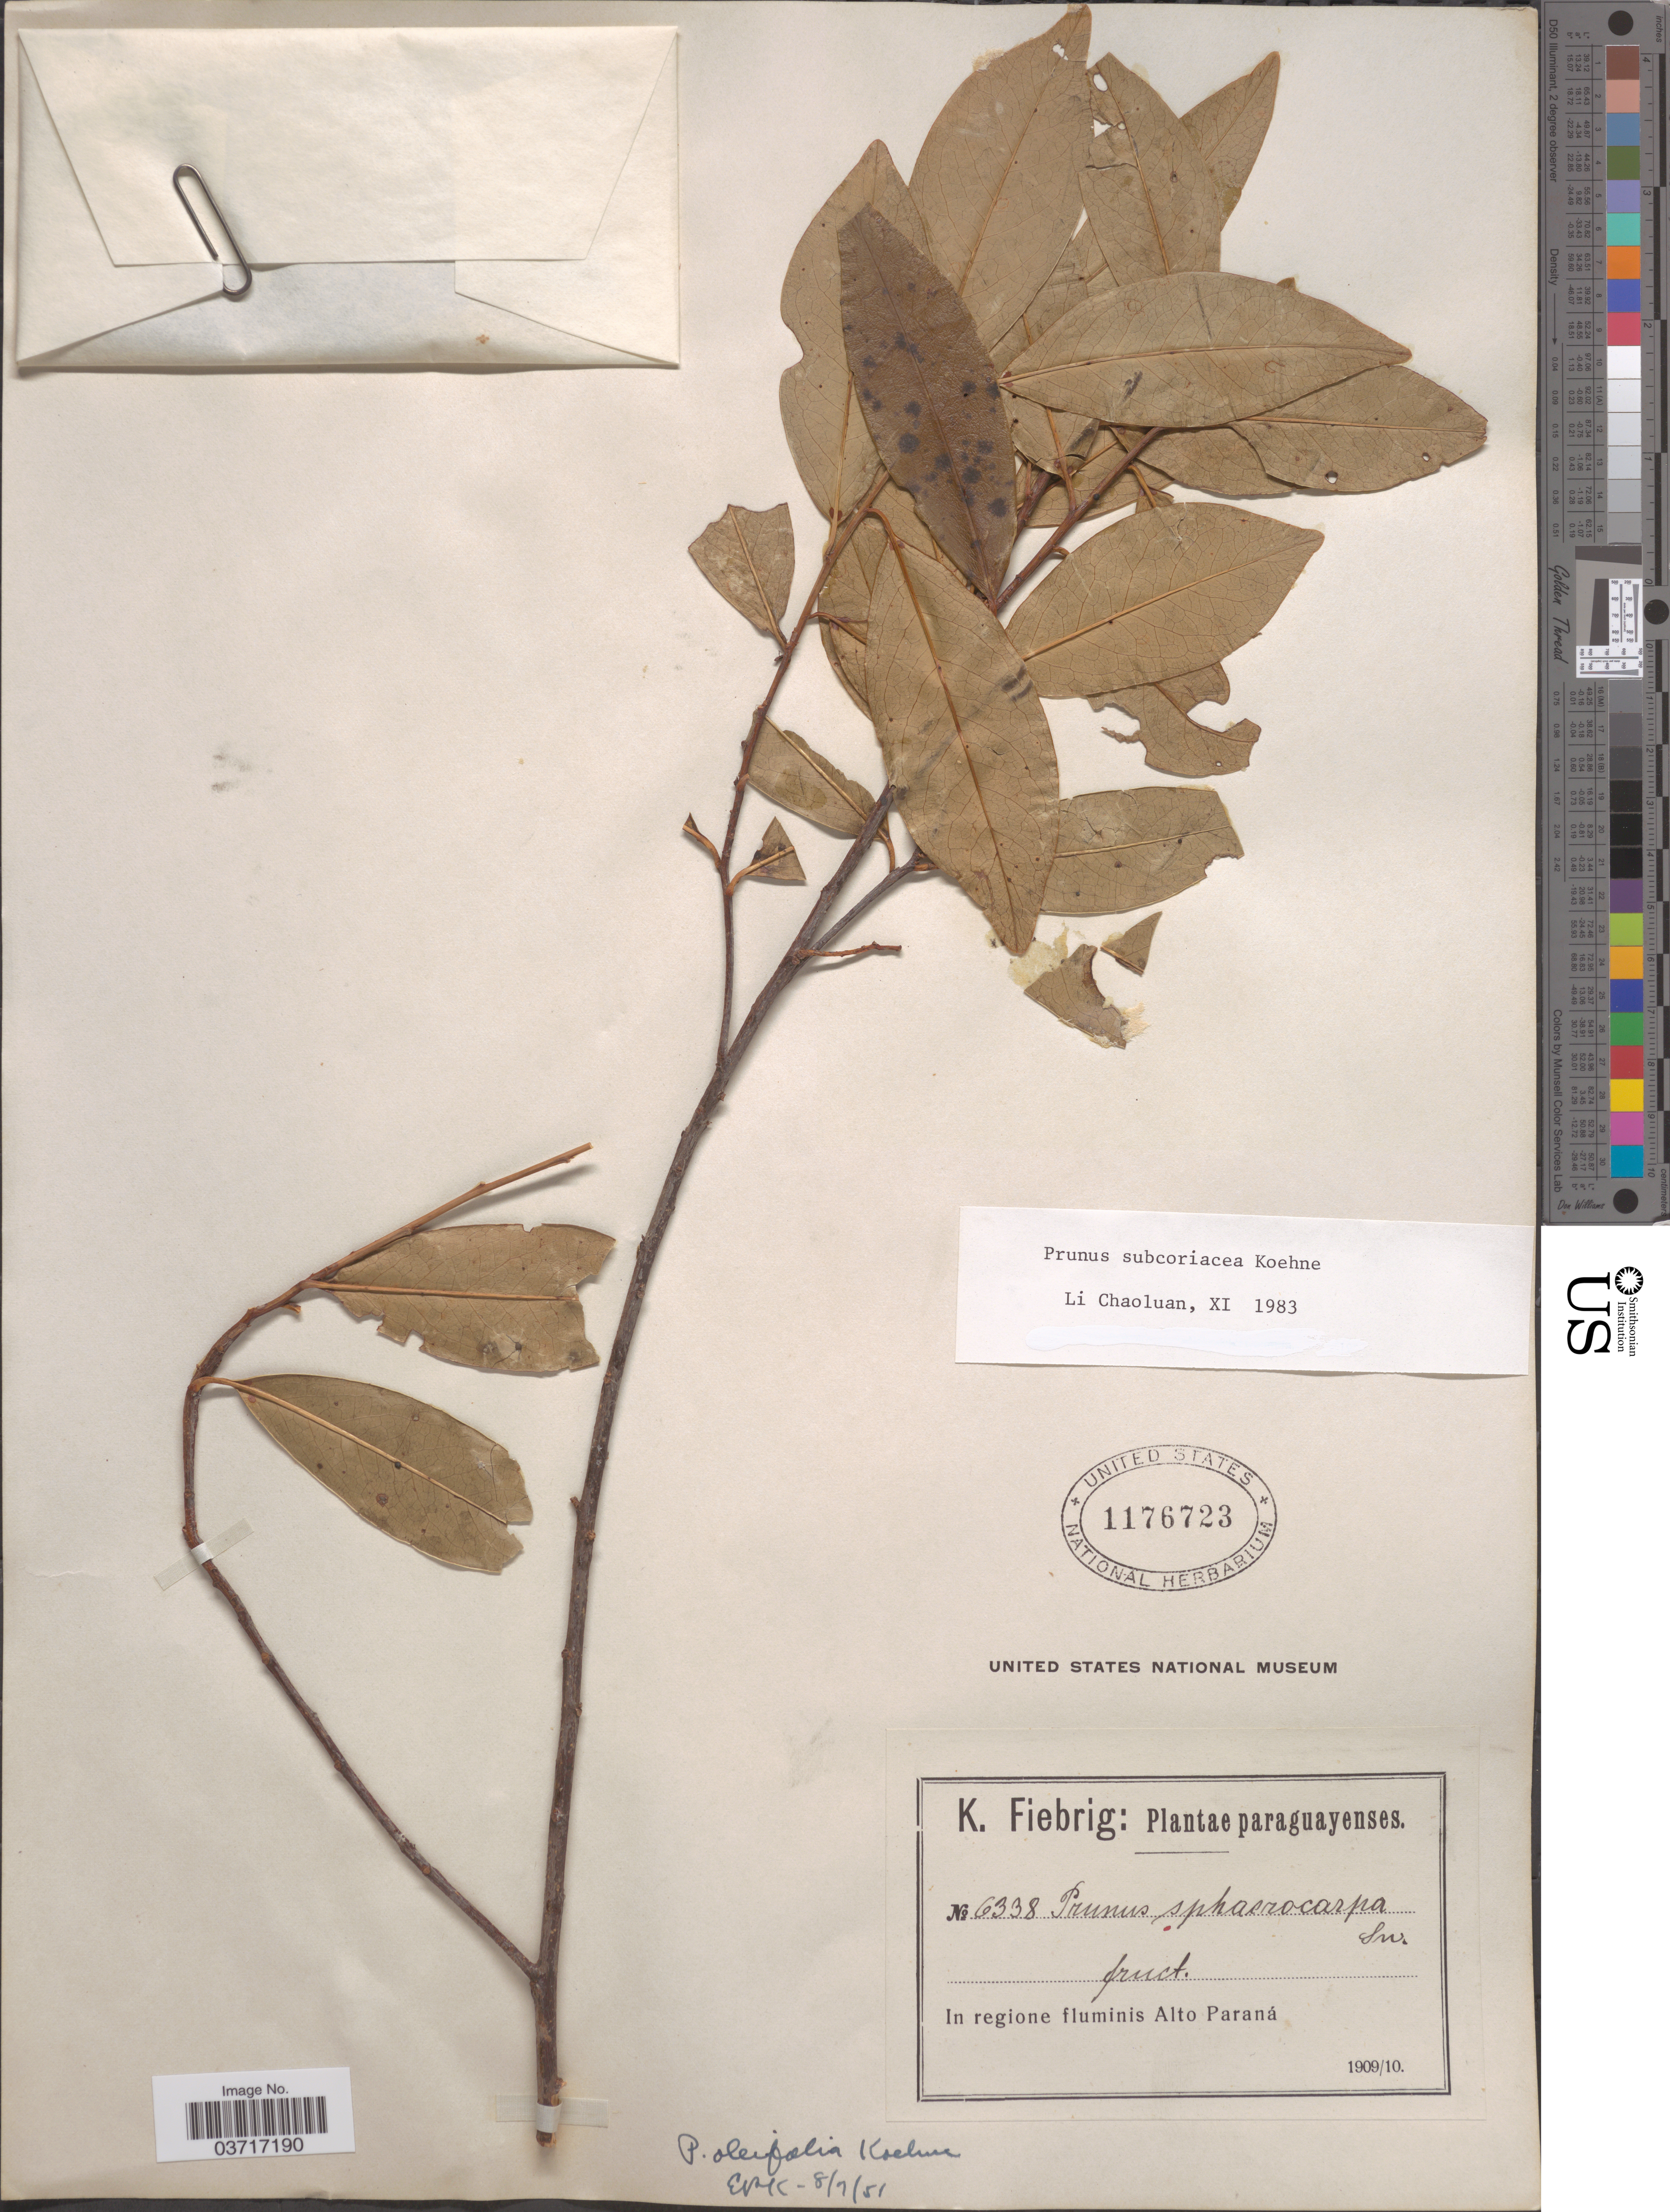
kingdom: Plantae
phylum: Tracheophyta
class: Magnoliopsida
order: Rosales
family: Rosaceae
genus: Prunus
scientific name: Prunus subcoriacea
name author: Koehne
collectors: K. Fiebrig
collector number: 6338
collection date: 1909-10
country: Paraguay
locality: In regione fluminis Alto Paraná.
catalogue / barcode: US 1176723